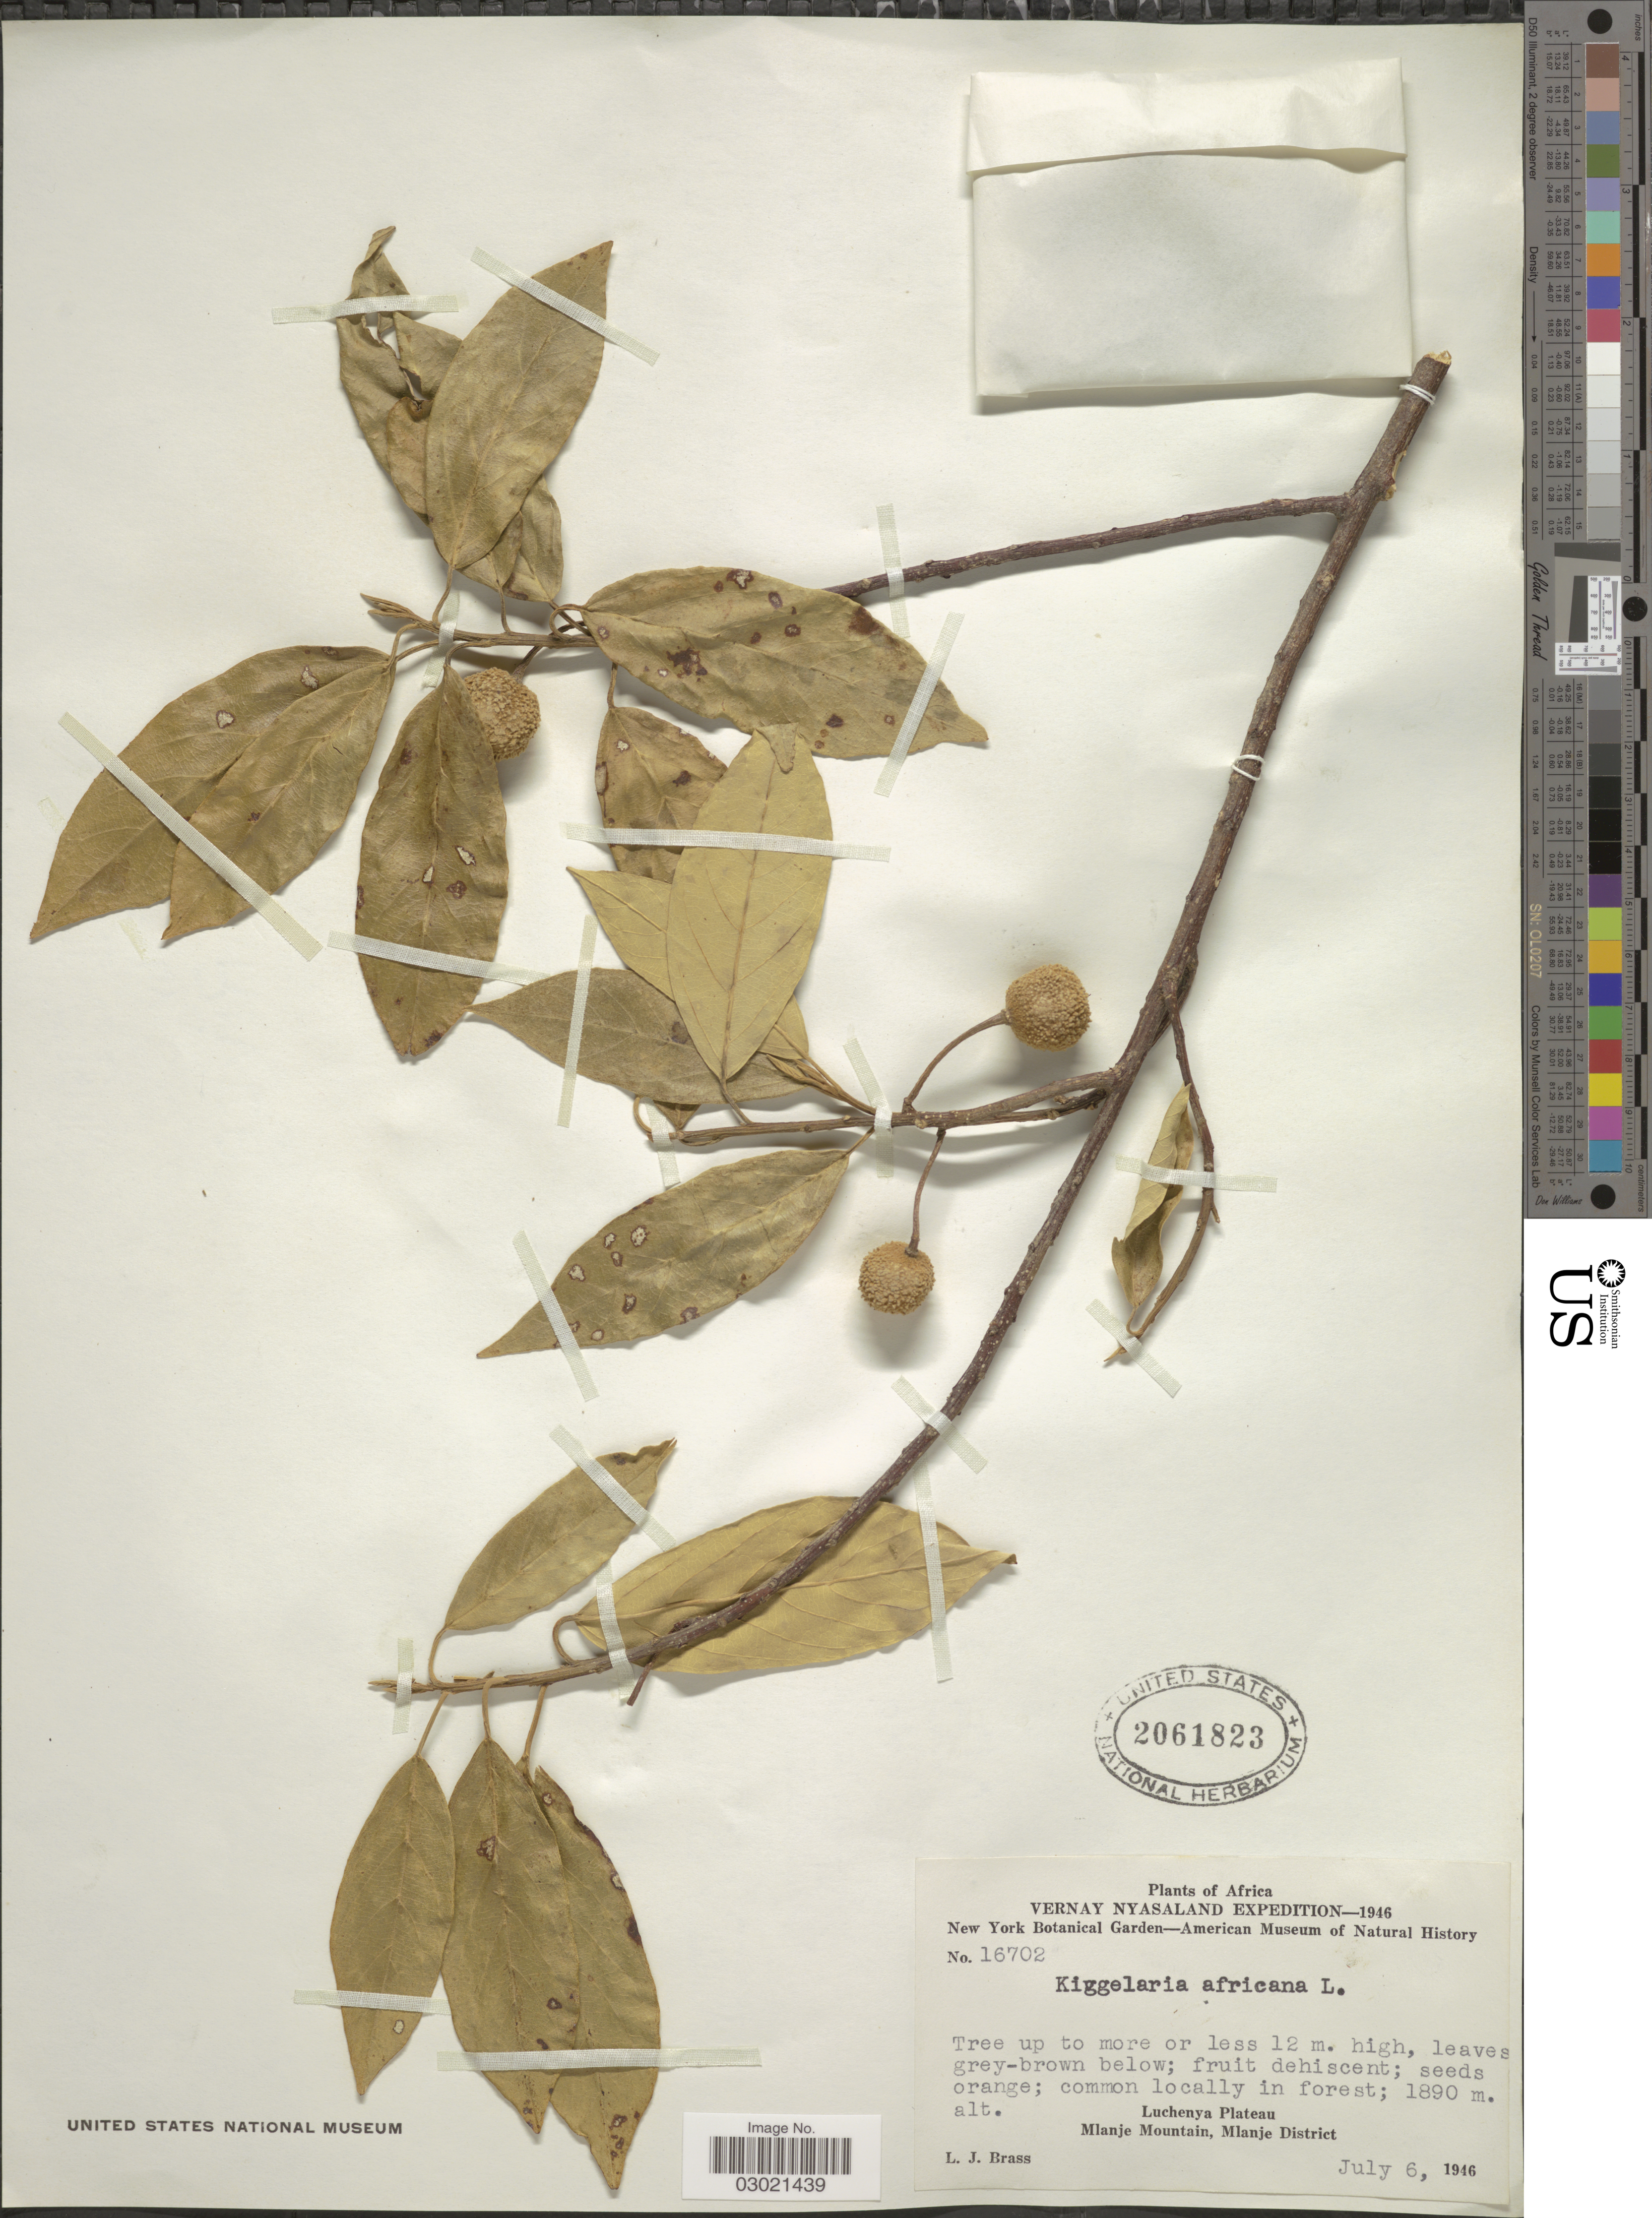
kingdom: Plantae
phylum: Tracheophyta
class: Magnoliopsida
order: Malpighiales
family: Achariaceae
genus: Kiggelaria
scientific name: Kiggelaria africana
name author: L.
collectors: L. J. Brass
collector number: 16702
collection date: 1946-07-06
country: Malawi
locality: Vernay Nyasaland. Luchenya Plateau, Mlanje Mountain, Mlanje District.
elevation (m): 1890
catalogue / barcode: US 2061823